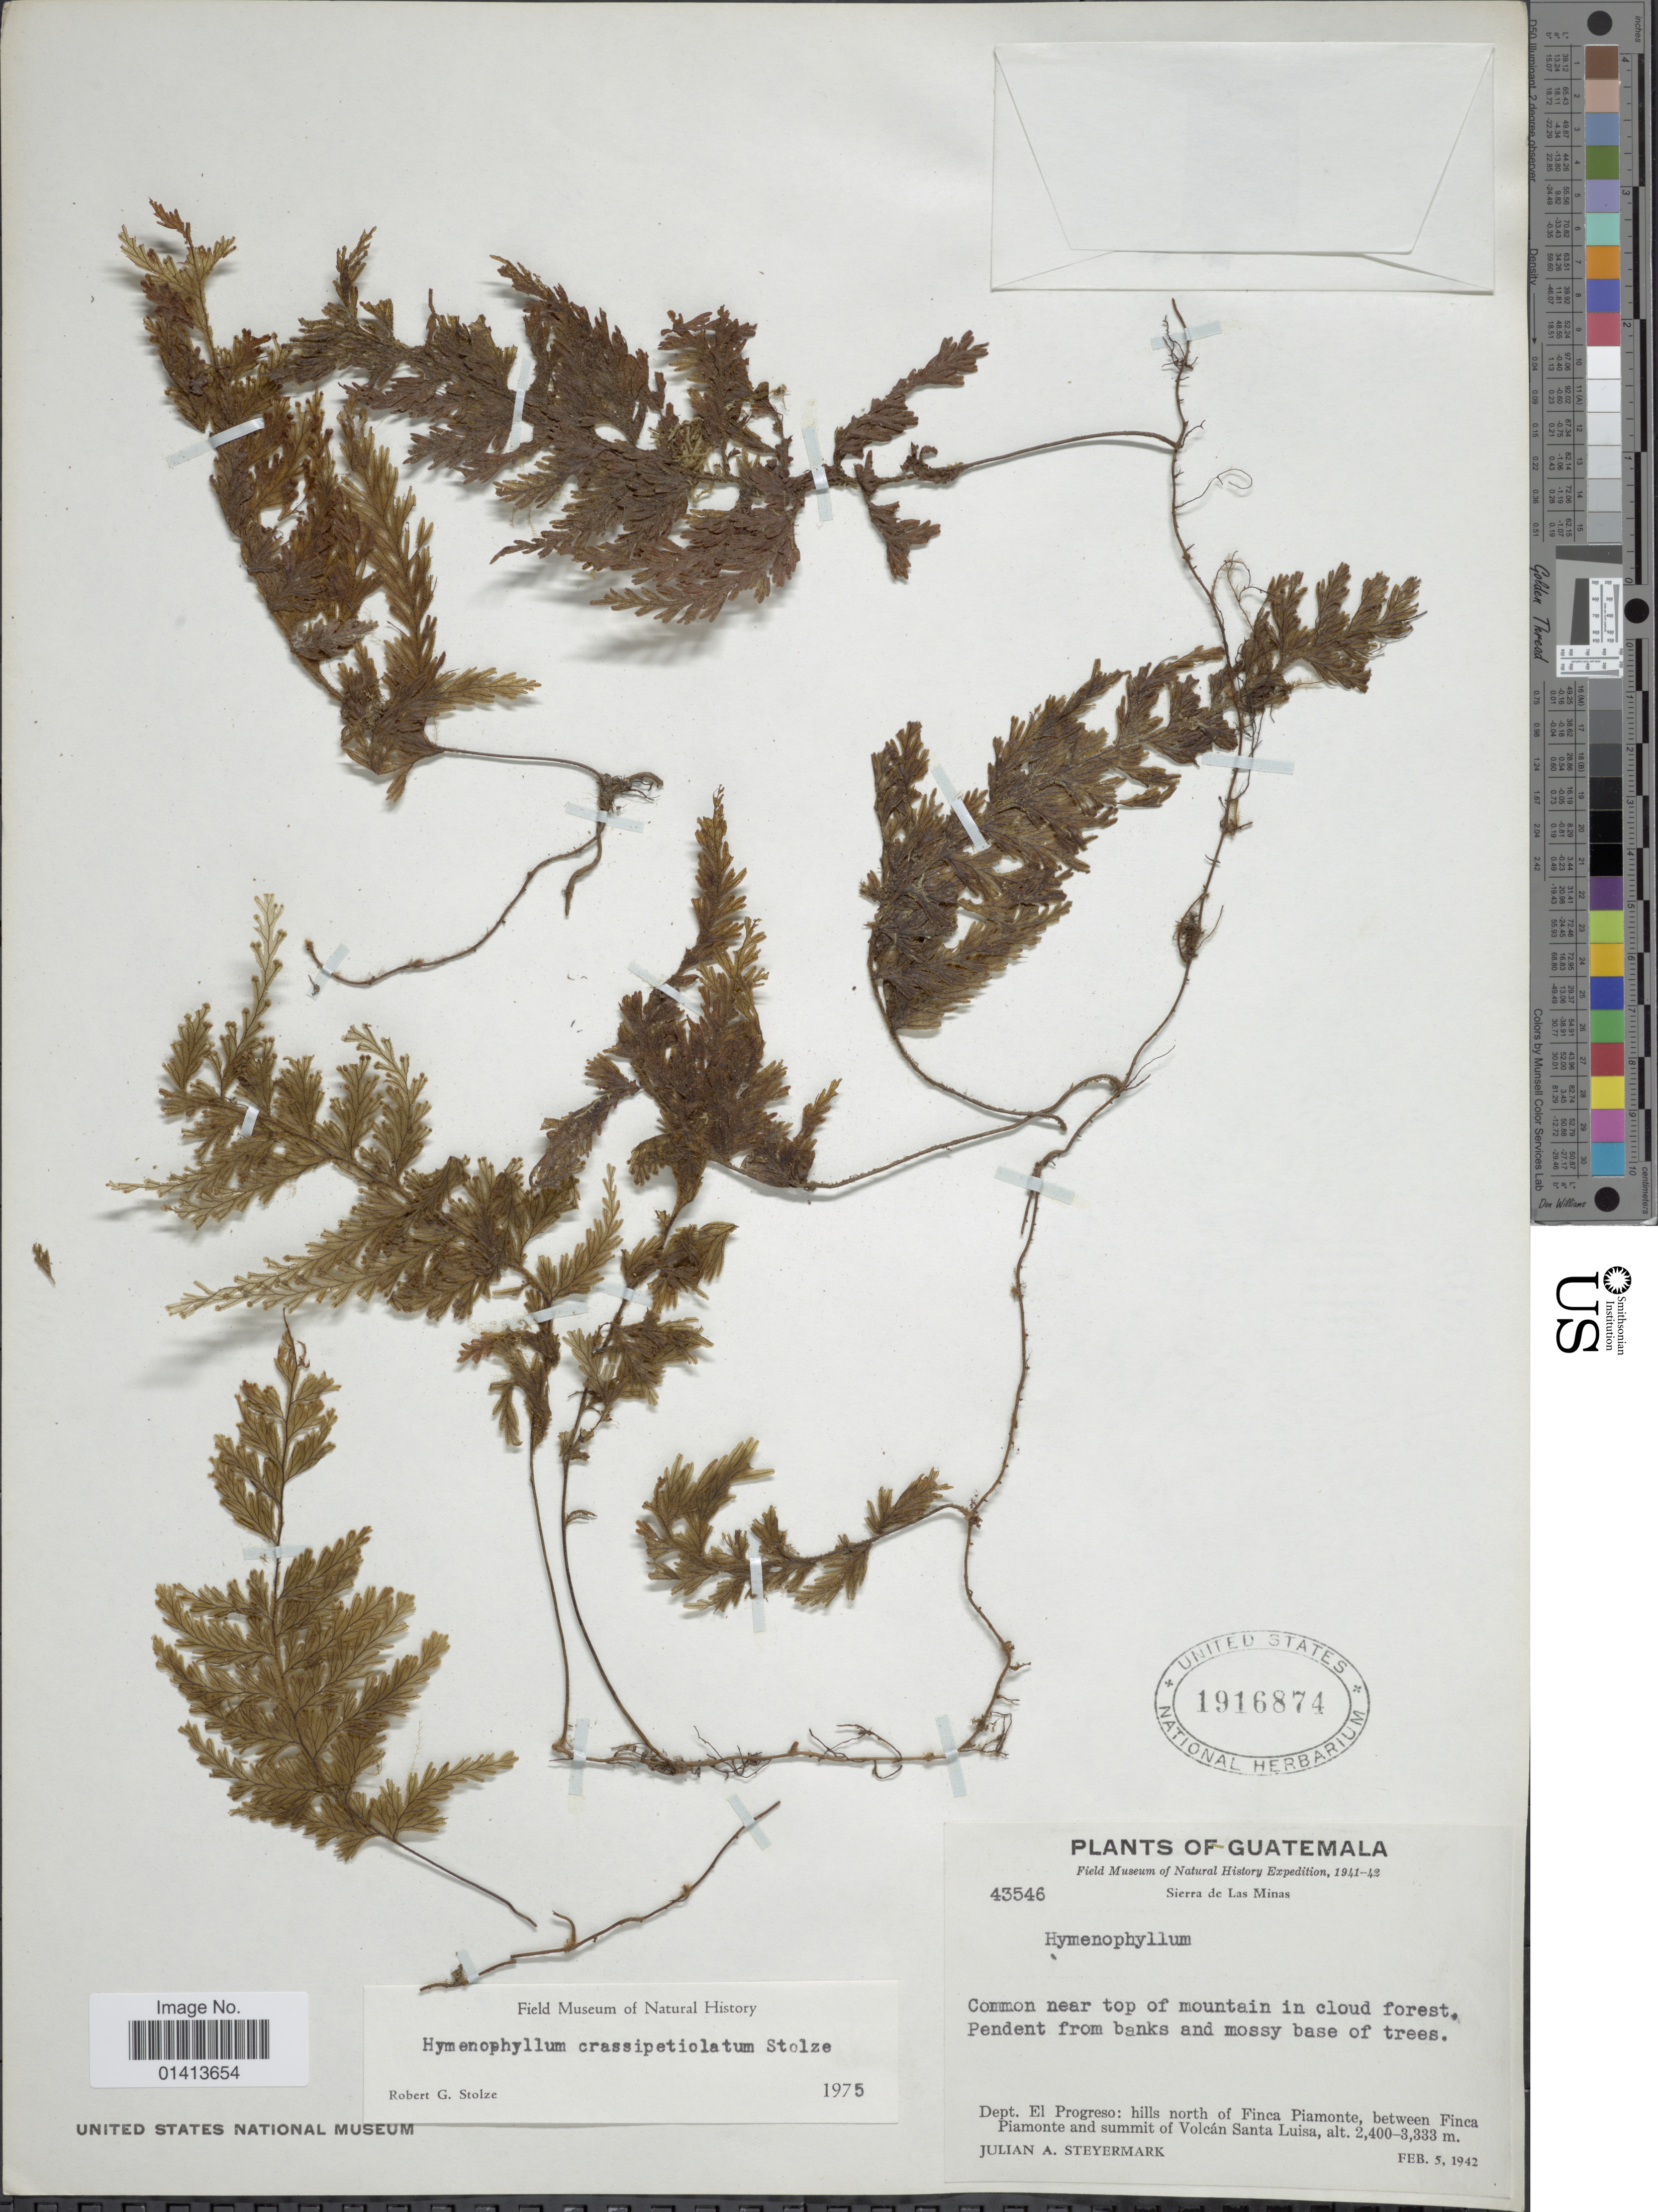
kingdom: Plantae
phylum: Tracheophyta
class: Polypodiopsida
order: Hymenophyllales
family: Hymenophyllaceae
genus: Hymenophyllum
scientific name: Hymenophyllum crassipetiolatum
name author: Stolze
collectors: J. Steyermark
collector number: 43546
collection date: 1942-02-05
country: Guatemala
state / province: El Progreso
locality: Sierra de Las Minas, Dept El progreso: hills north of Finca Piamonte, between Finca Piamonte and summit of Volcán Santa Luisa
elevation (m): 2400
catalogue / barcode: US 1916874